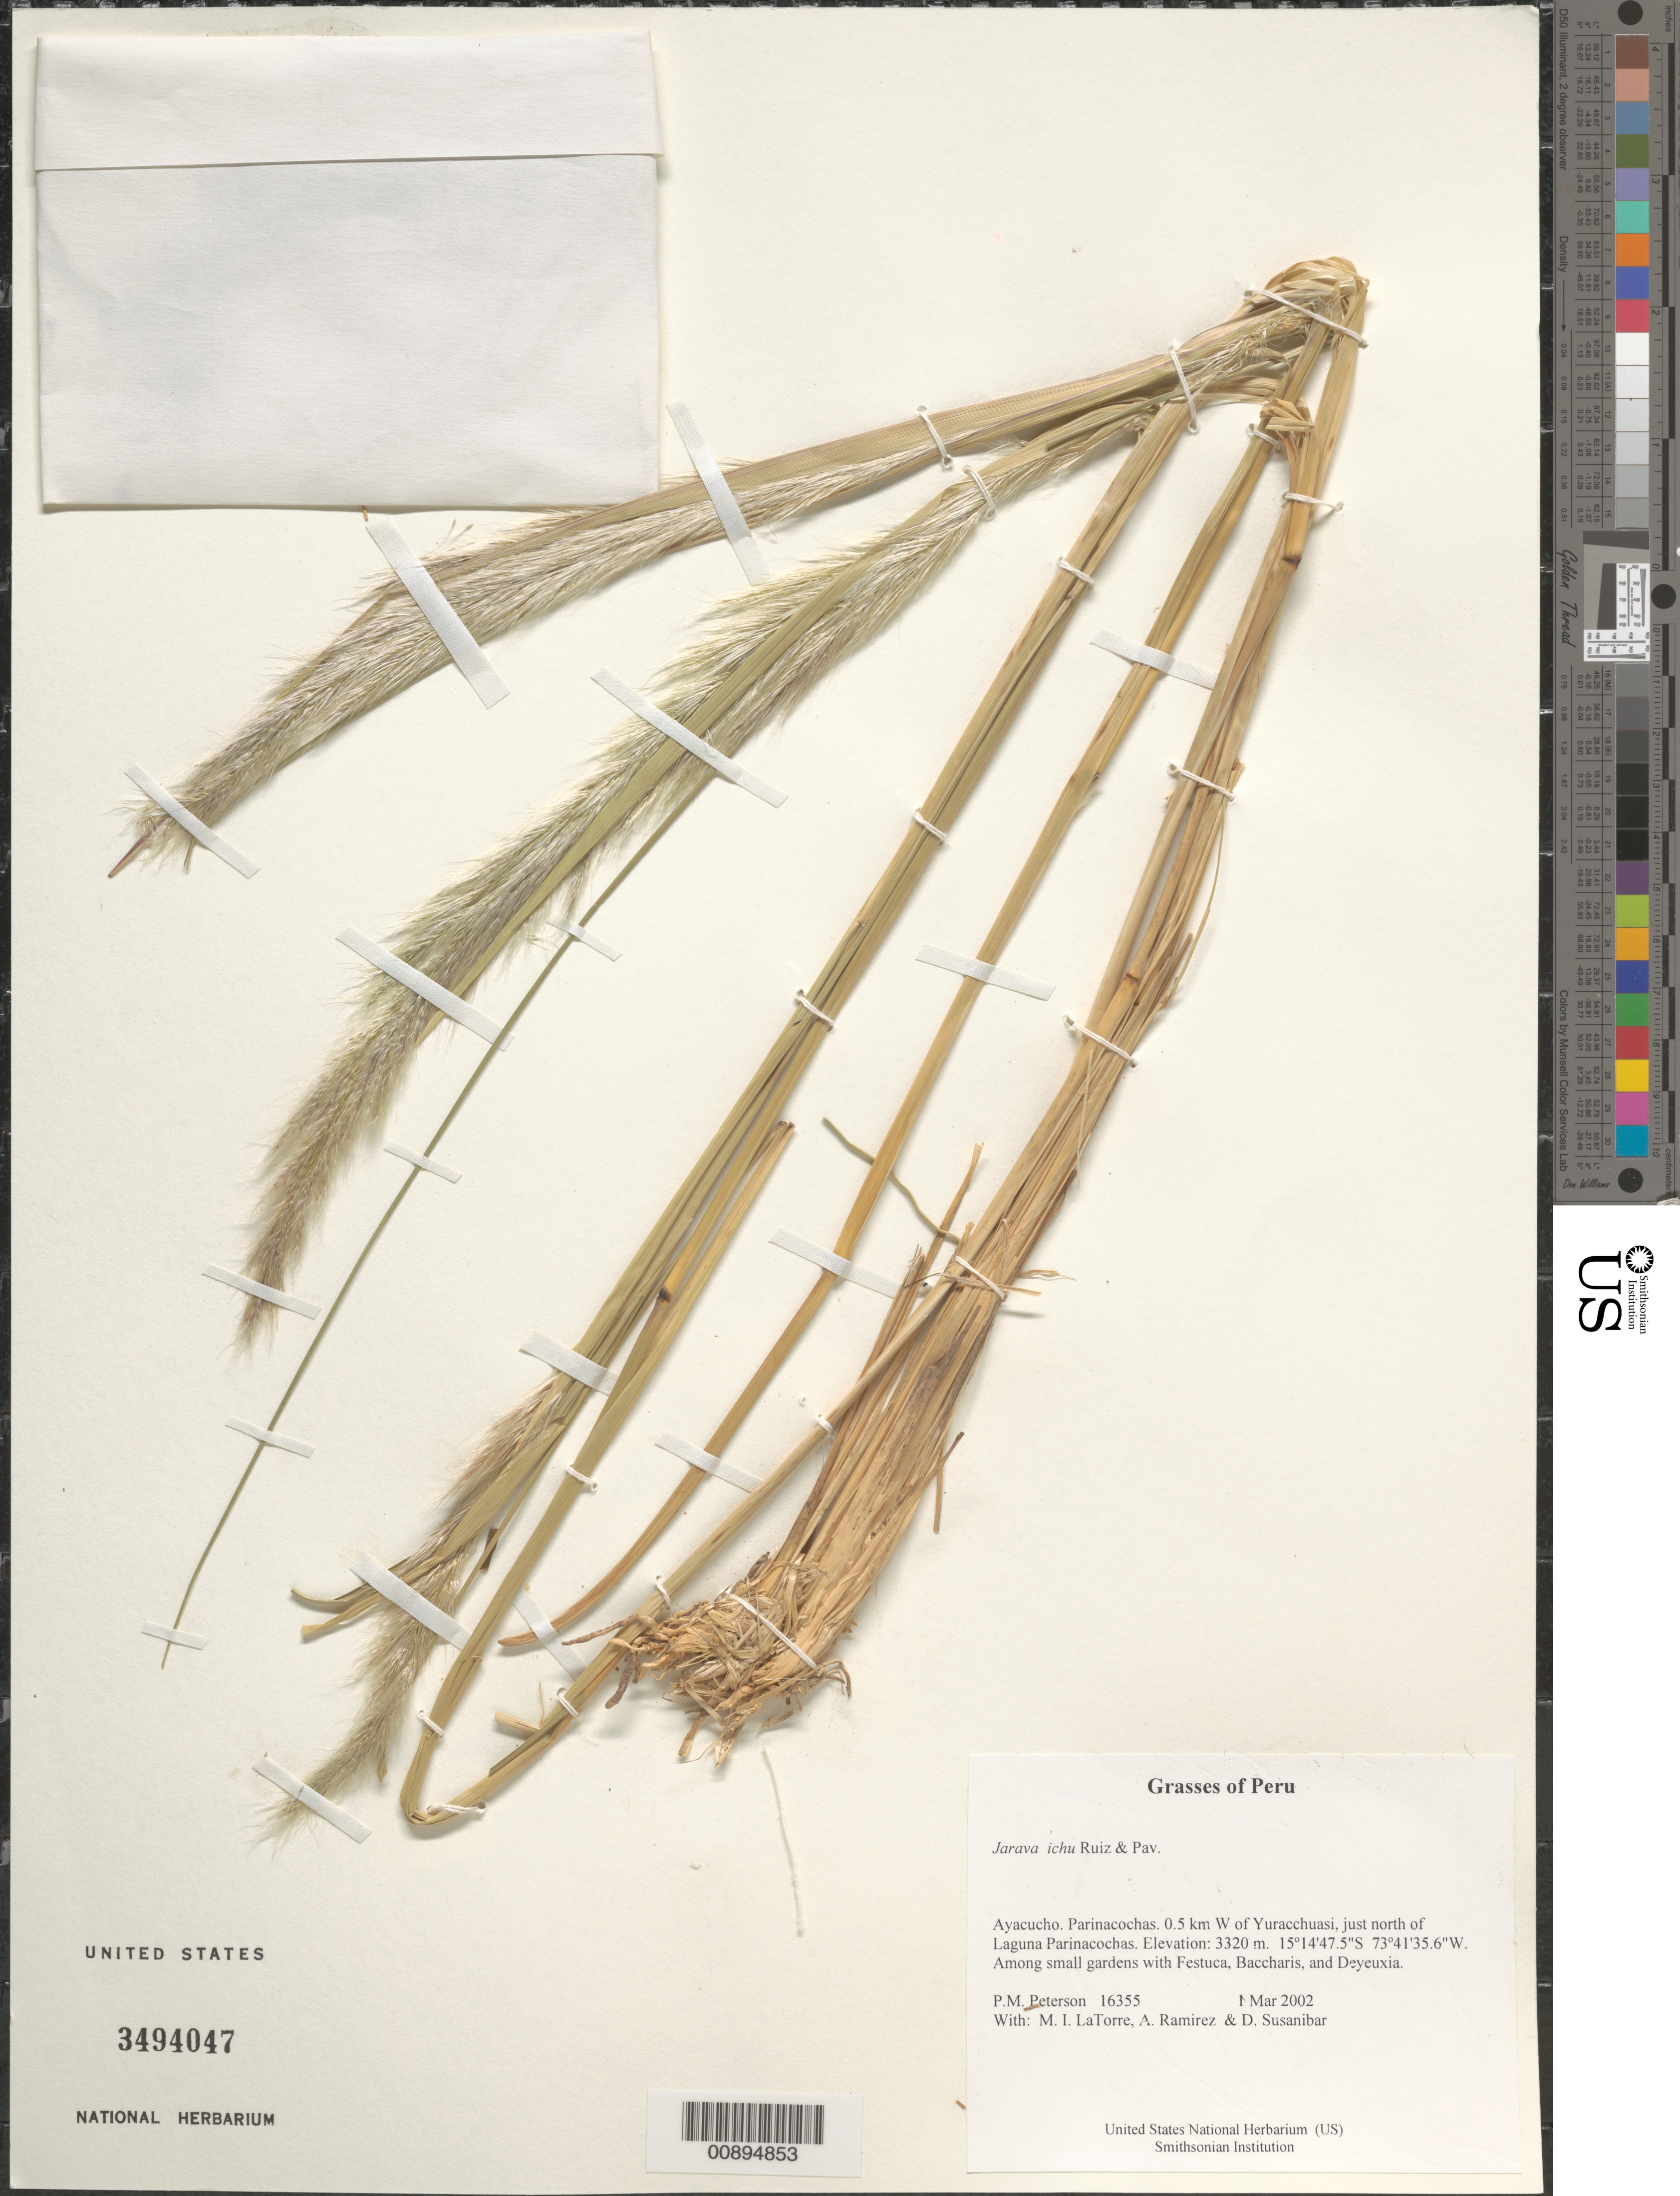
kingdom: Plantae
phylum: Tracheophyta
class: Liliopsida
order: Poales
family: Poaceae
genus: Jarava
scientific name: Jarava ichu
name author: Ruiz & Pav.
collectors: P. M. Peterson, M. I. La Torre, A. Ramírez & D. Susanibar Cruz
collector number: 16355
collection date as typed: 01 Mar 2002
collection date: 2002-03-01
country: Peru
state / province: Ayacucho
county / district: Parinacochas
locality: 0.5 km W of Yuracchuasi, just north of Laguna Parinacochas.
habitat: Among small gardens with ~Festuca, Baccharis, and Deyeuxia~.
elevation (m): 3320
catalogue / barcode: US 3494047